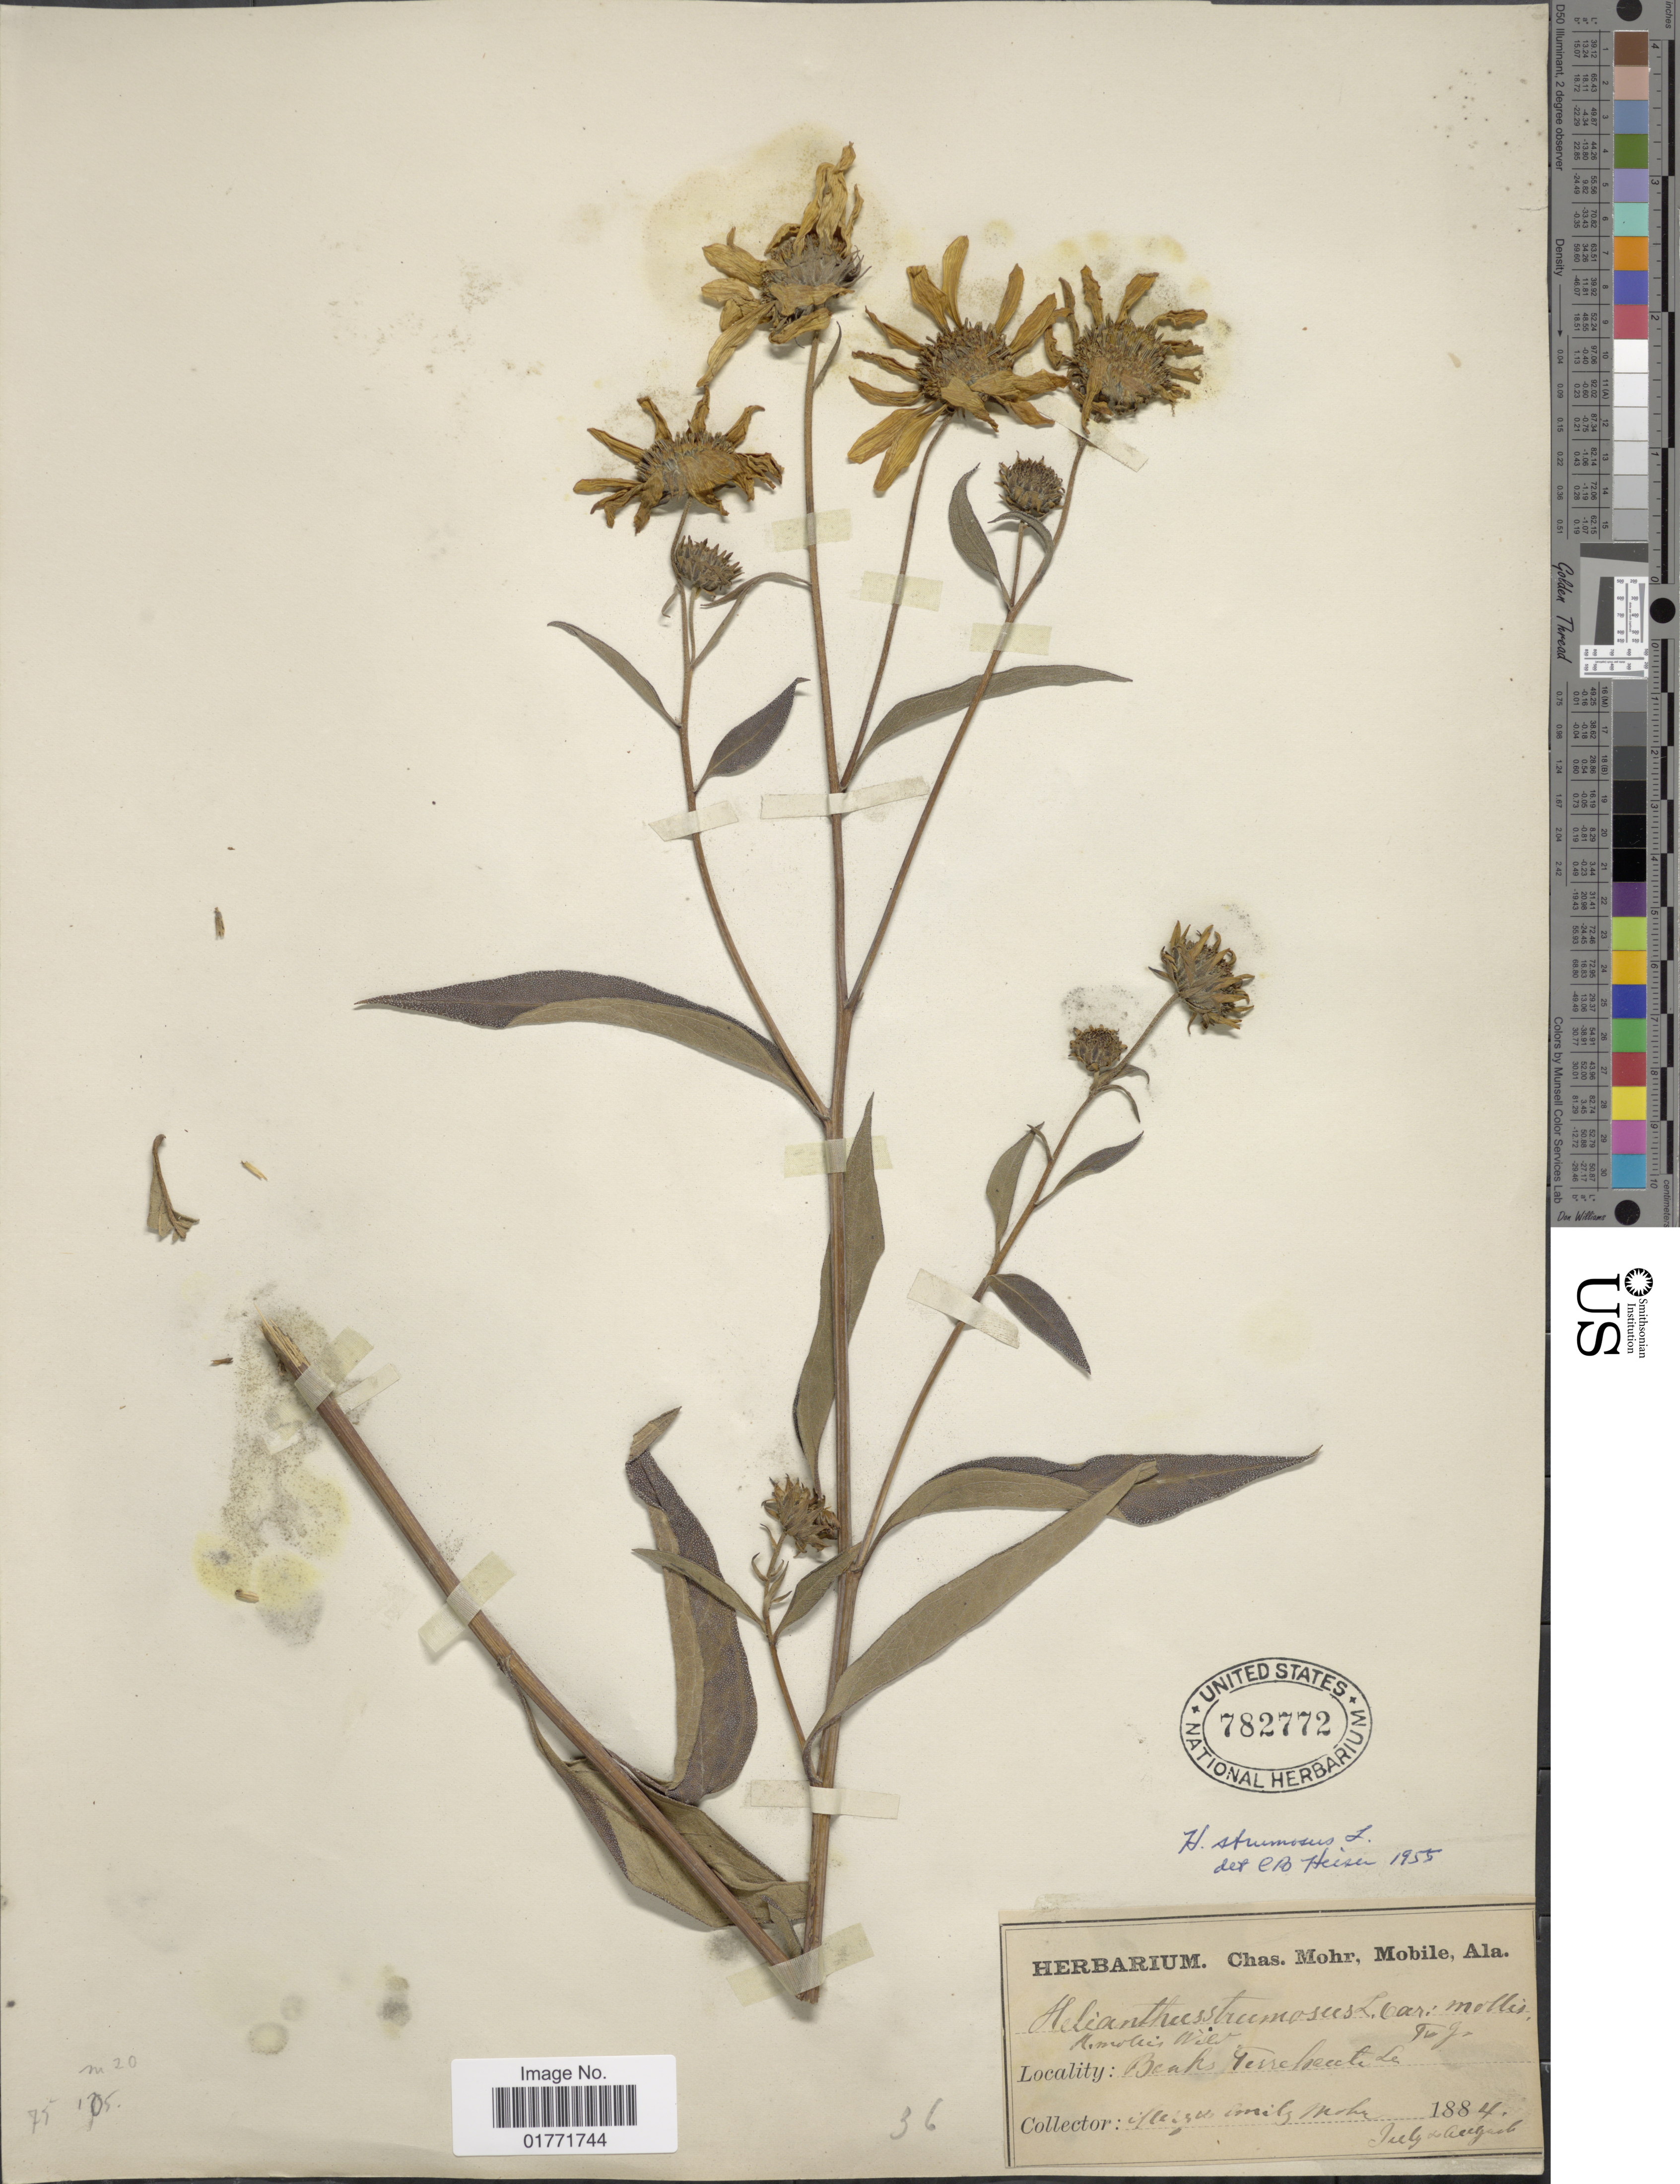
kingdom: Plantae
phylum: Tracheophyta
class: Magnoliopsida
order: Asterales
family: Asteraceae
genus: Helianthus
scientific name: Helianthus strumosus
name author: L.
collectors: Mohr, C. T. (herbarium)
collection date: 1884-07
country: United States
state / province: Louisiana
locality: Bank Terre haute La.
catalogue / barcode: US 782772